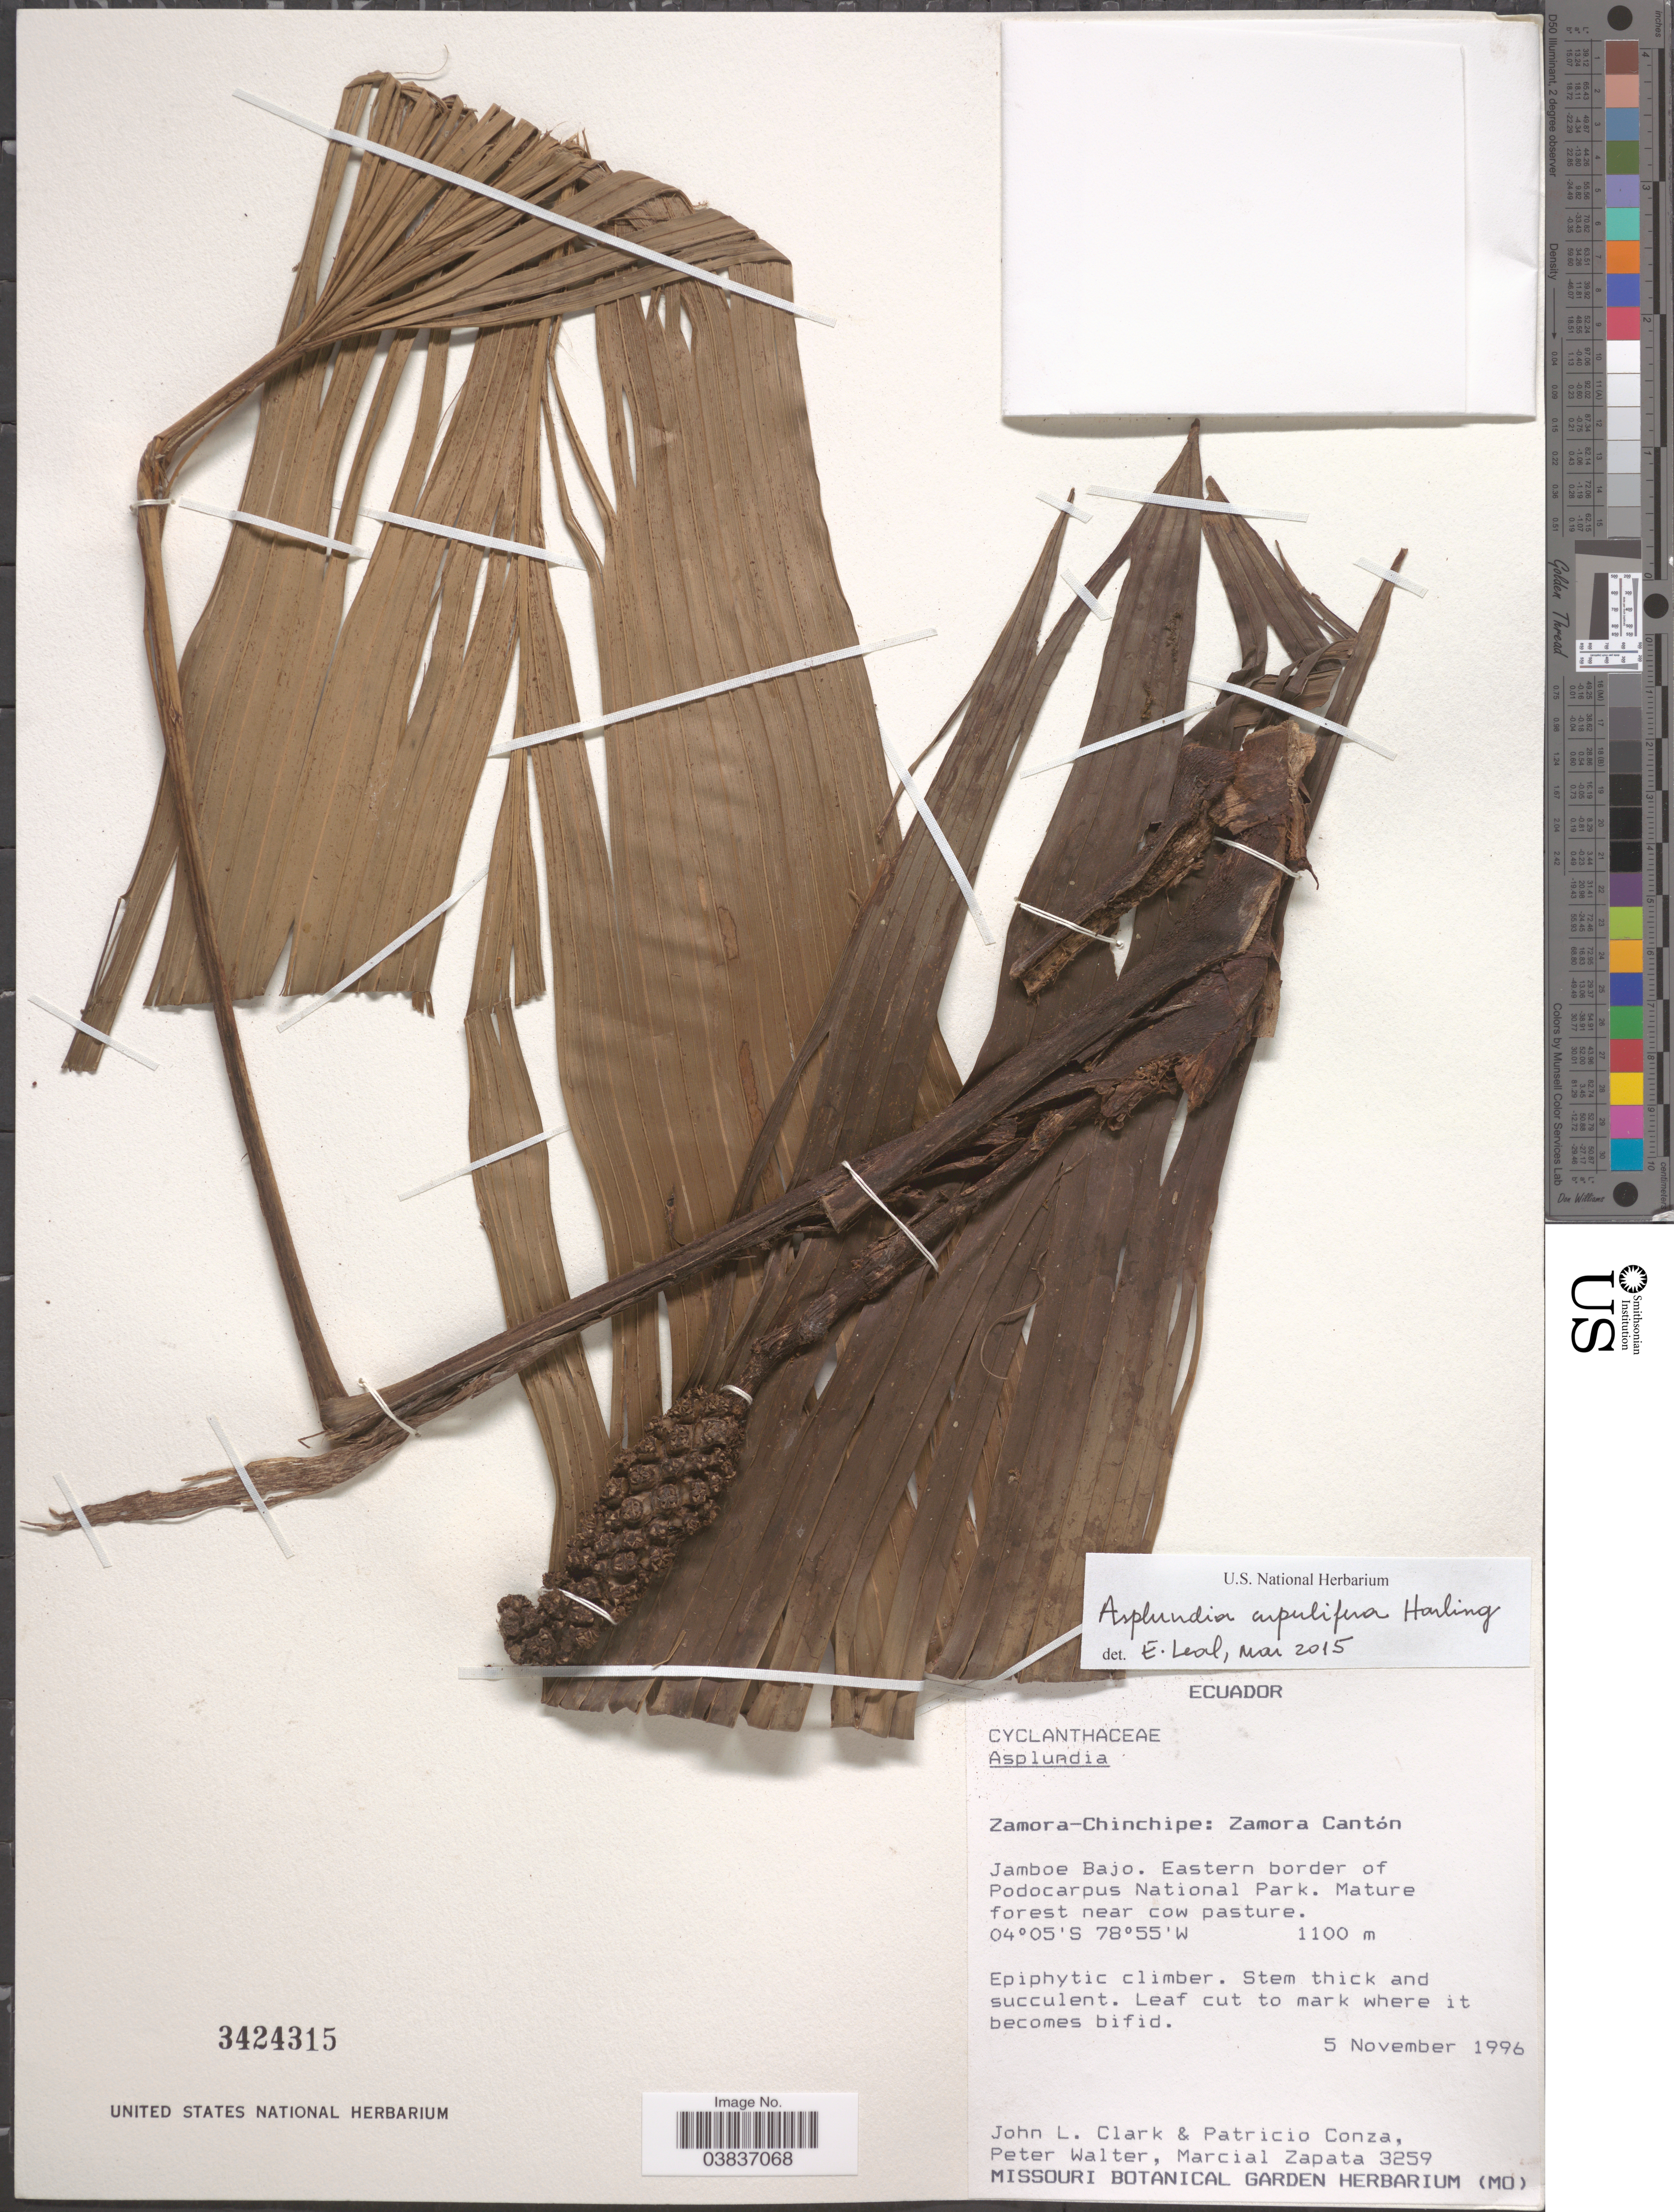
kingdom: Plantae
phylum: Tracheophyta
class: Liliopsida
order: Pandanales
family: Cyclanthaceae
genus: Asplundia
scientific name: Asplundia cupulifera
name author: Harling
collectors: J. L. Clark, P. Conza, P. Walter & M. Zapata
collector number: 3259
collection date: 1996-11-05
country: Ecuador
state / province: Zamora-Chinchipe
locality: Zamora Cantón. Jamboe Bajo. Eastern border of Podocarpus National Park. Near cow pasture.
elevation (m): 1100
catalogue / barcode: US 3424315